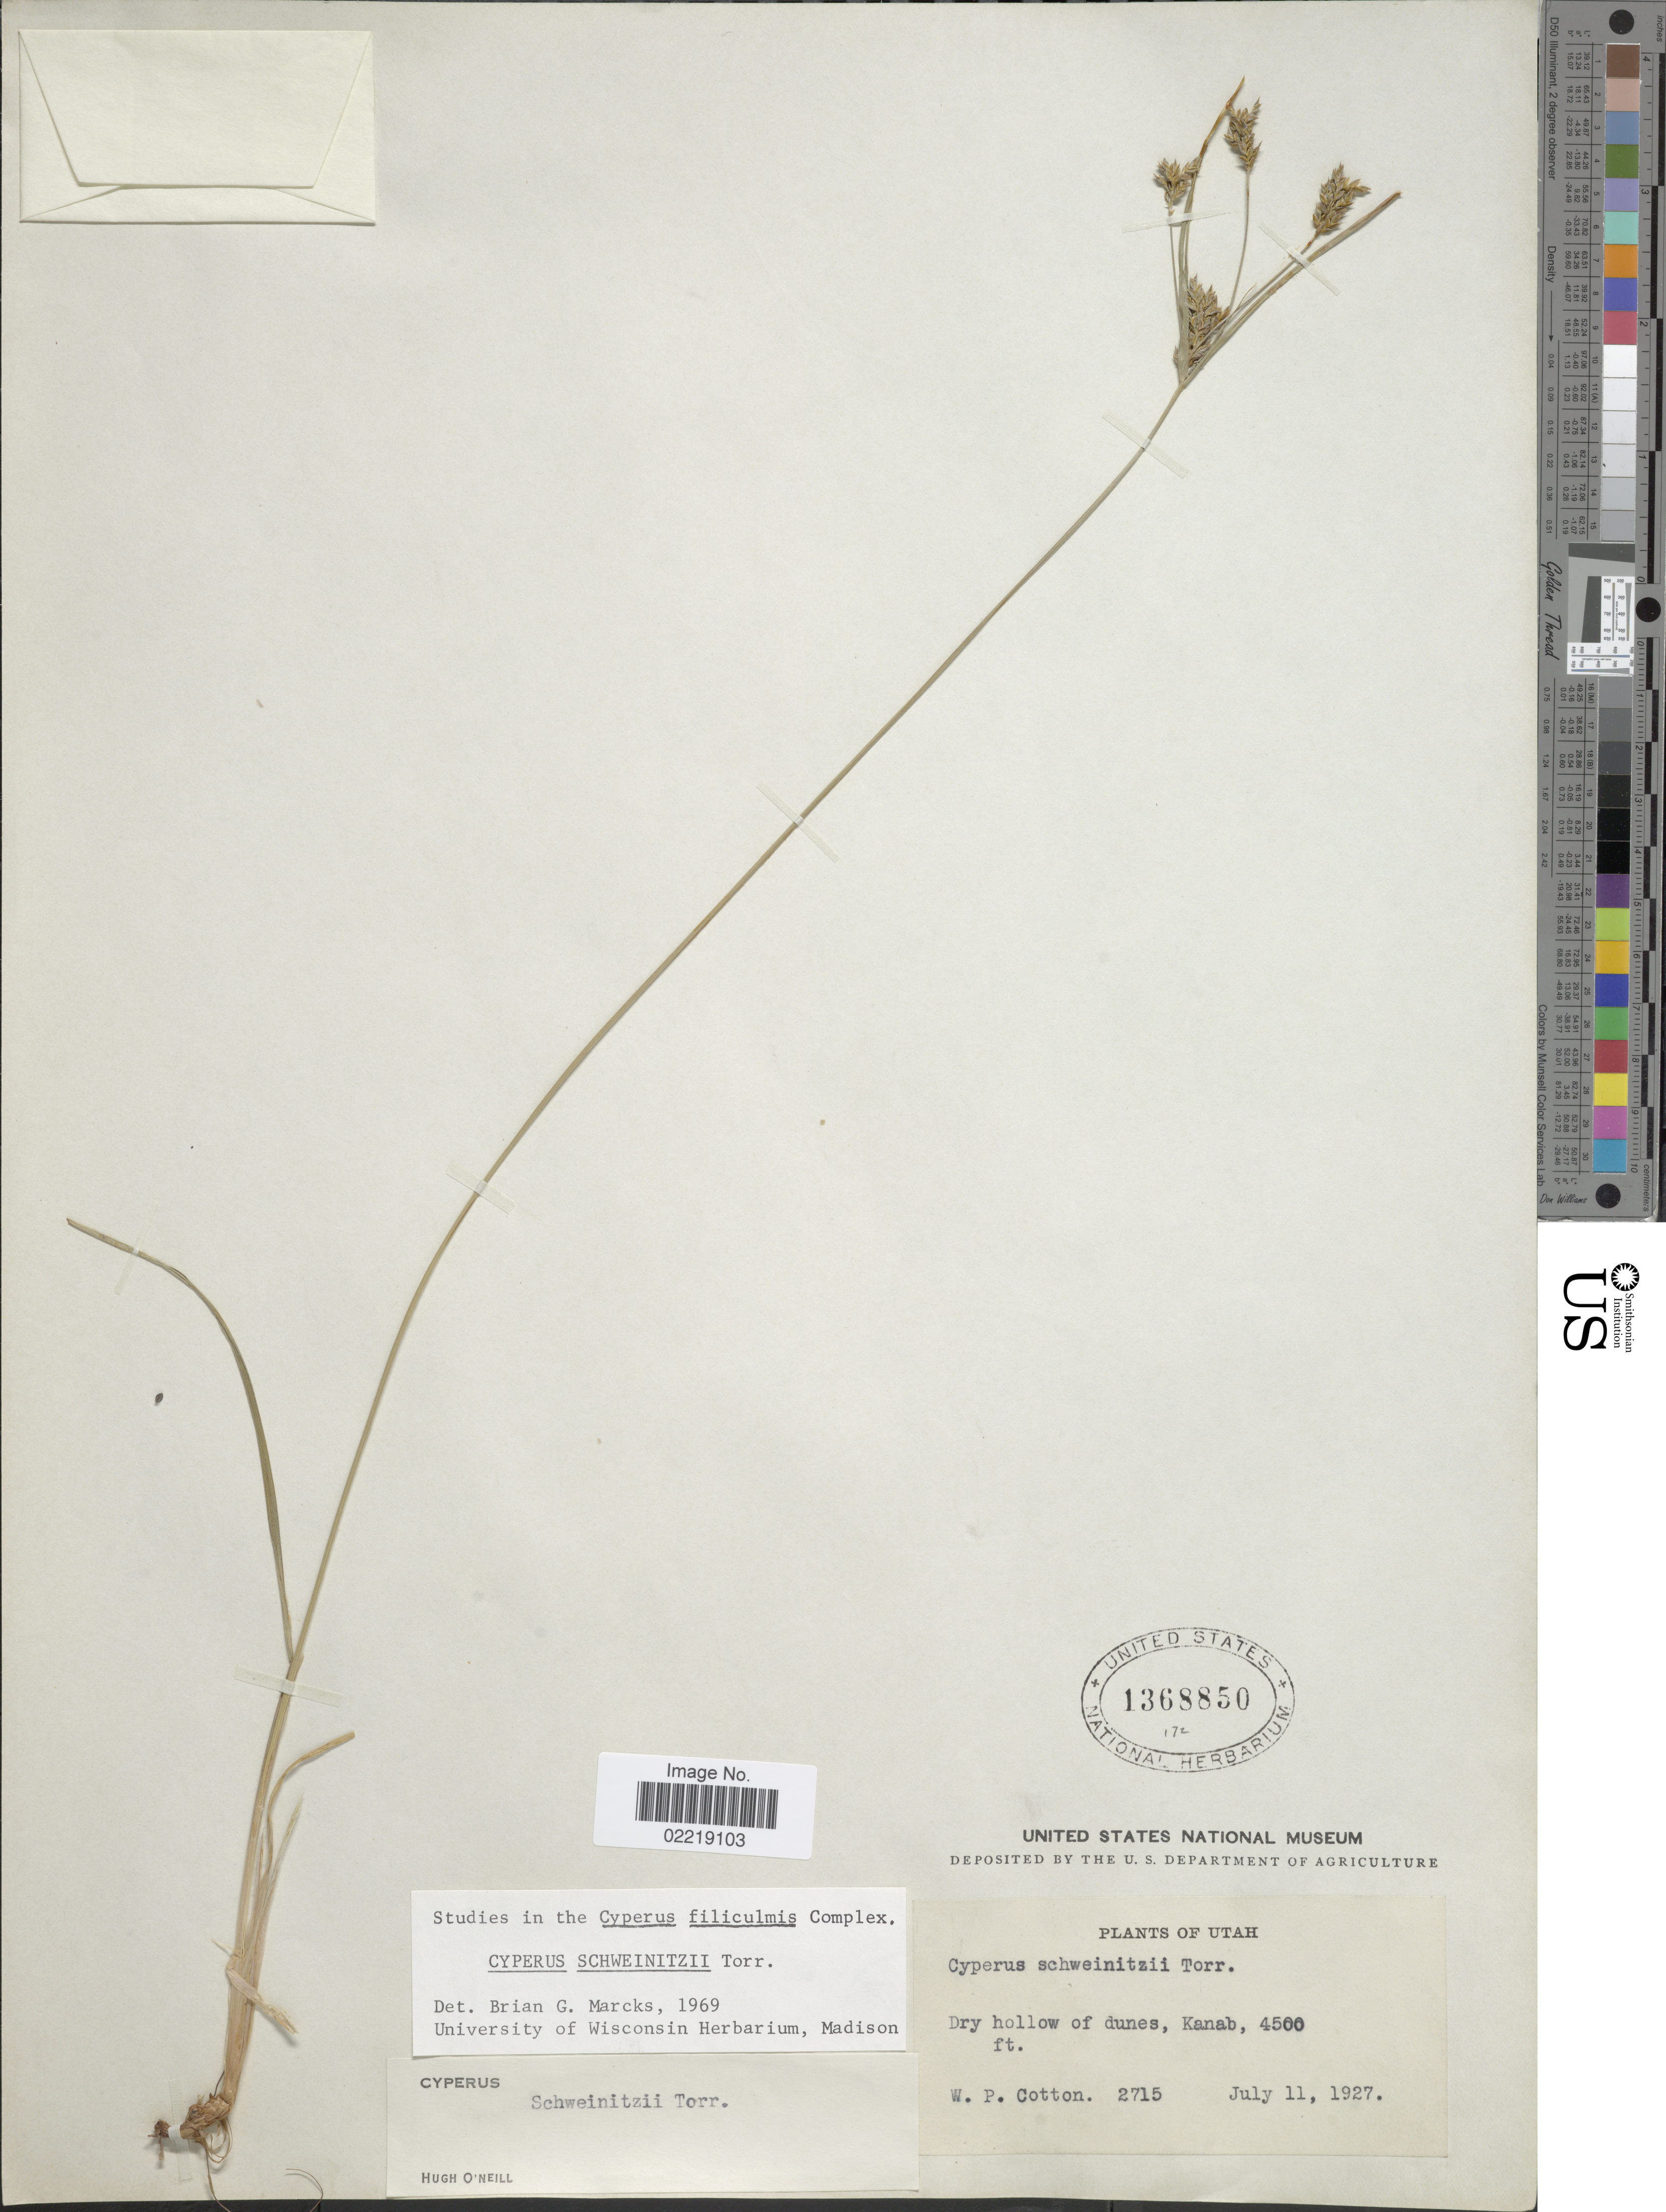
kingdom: Plantae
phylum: Tracheophyta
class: Liliopsida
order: Poales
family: Cyperaceae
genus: Cyperus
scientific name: Cyperus schweinitzii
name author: Torr.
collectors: W. Cotton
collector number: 2715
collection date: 1927-07-11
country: United States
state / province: Utah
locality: Dry hollow dunes, Kanab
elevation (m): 1372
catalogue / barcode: US 1368850